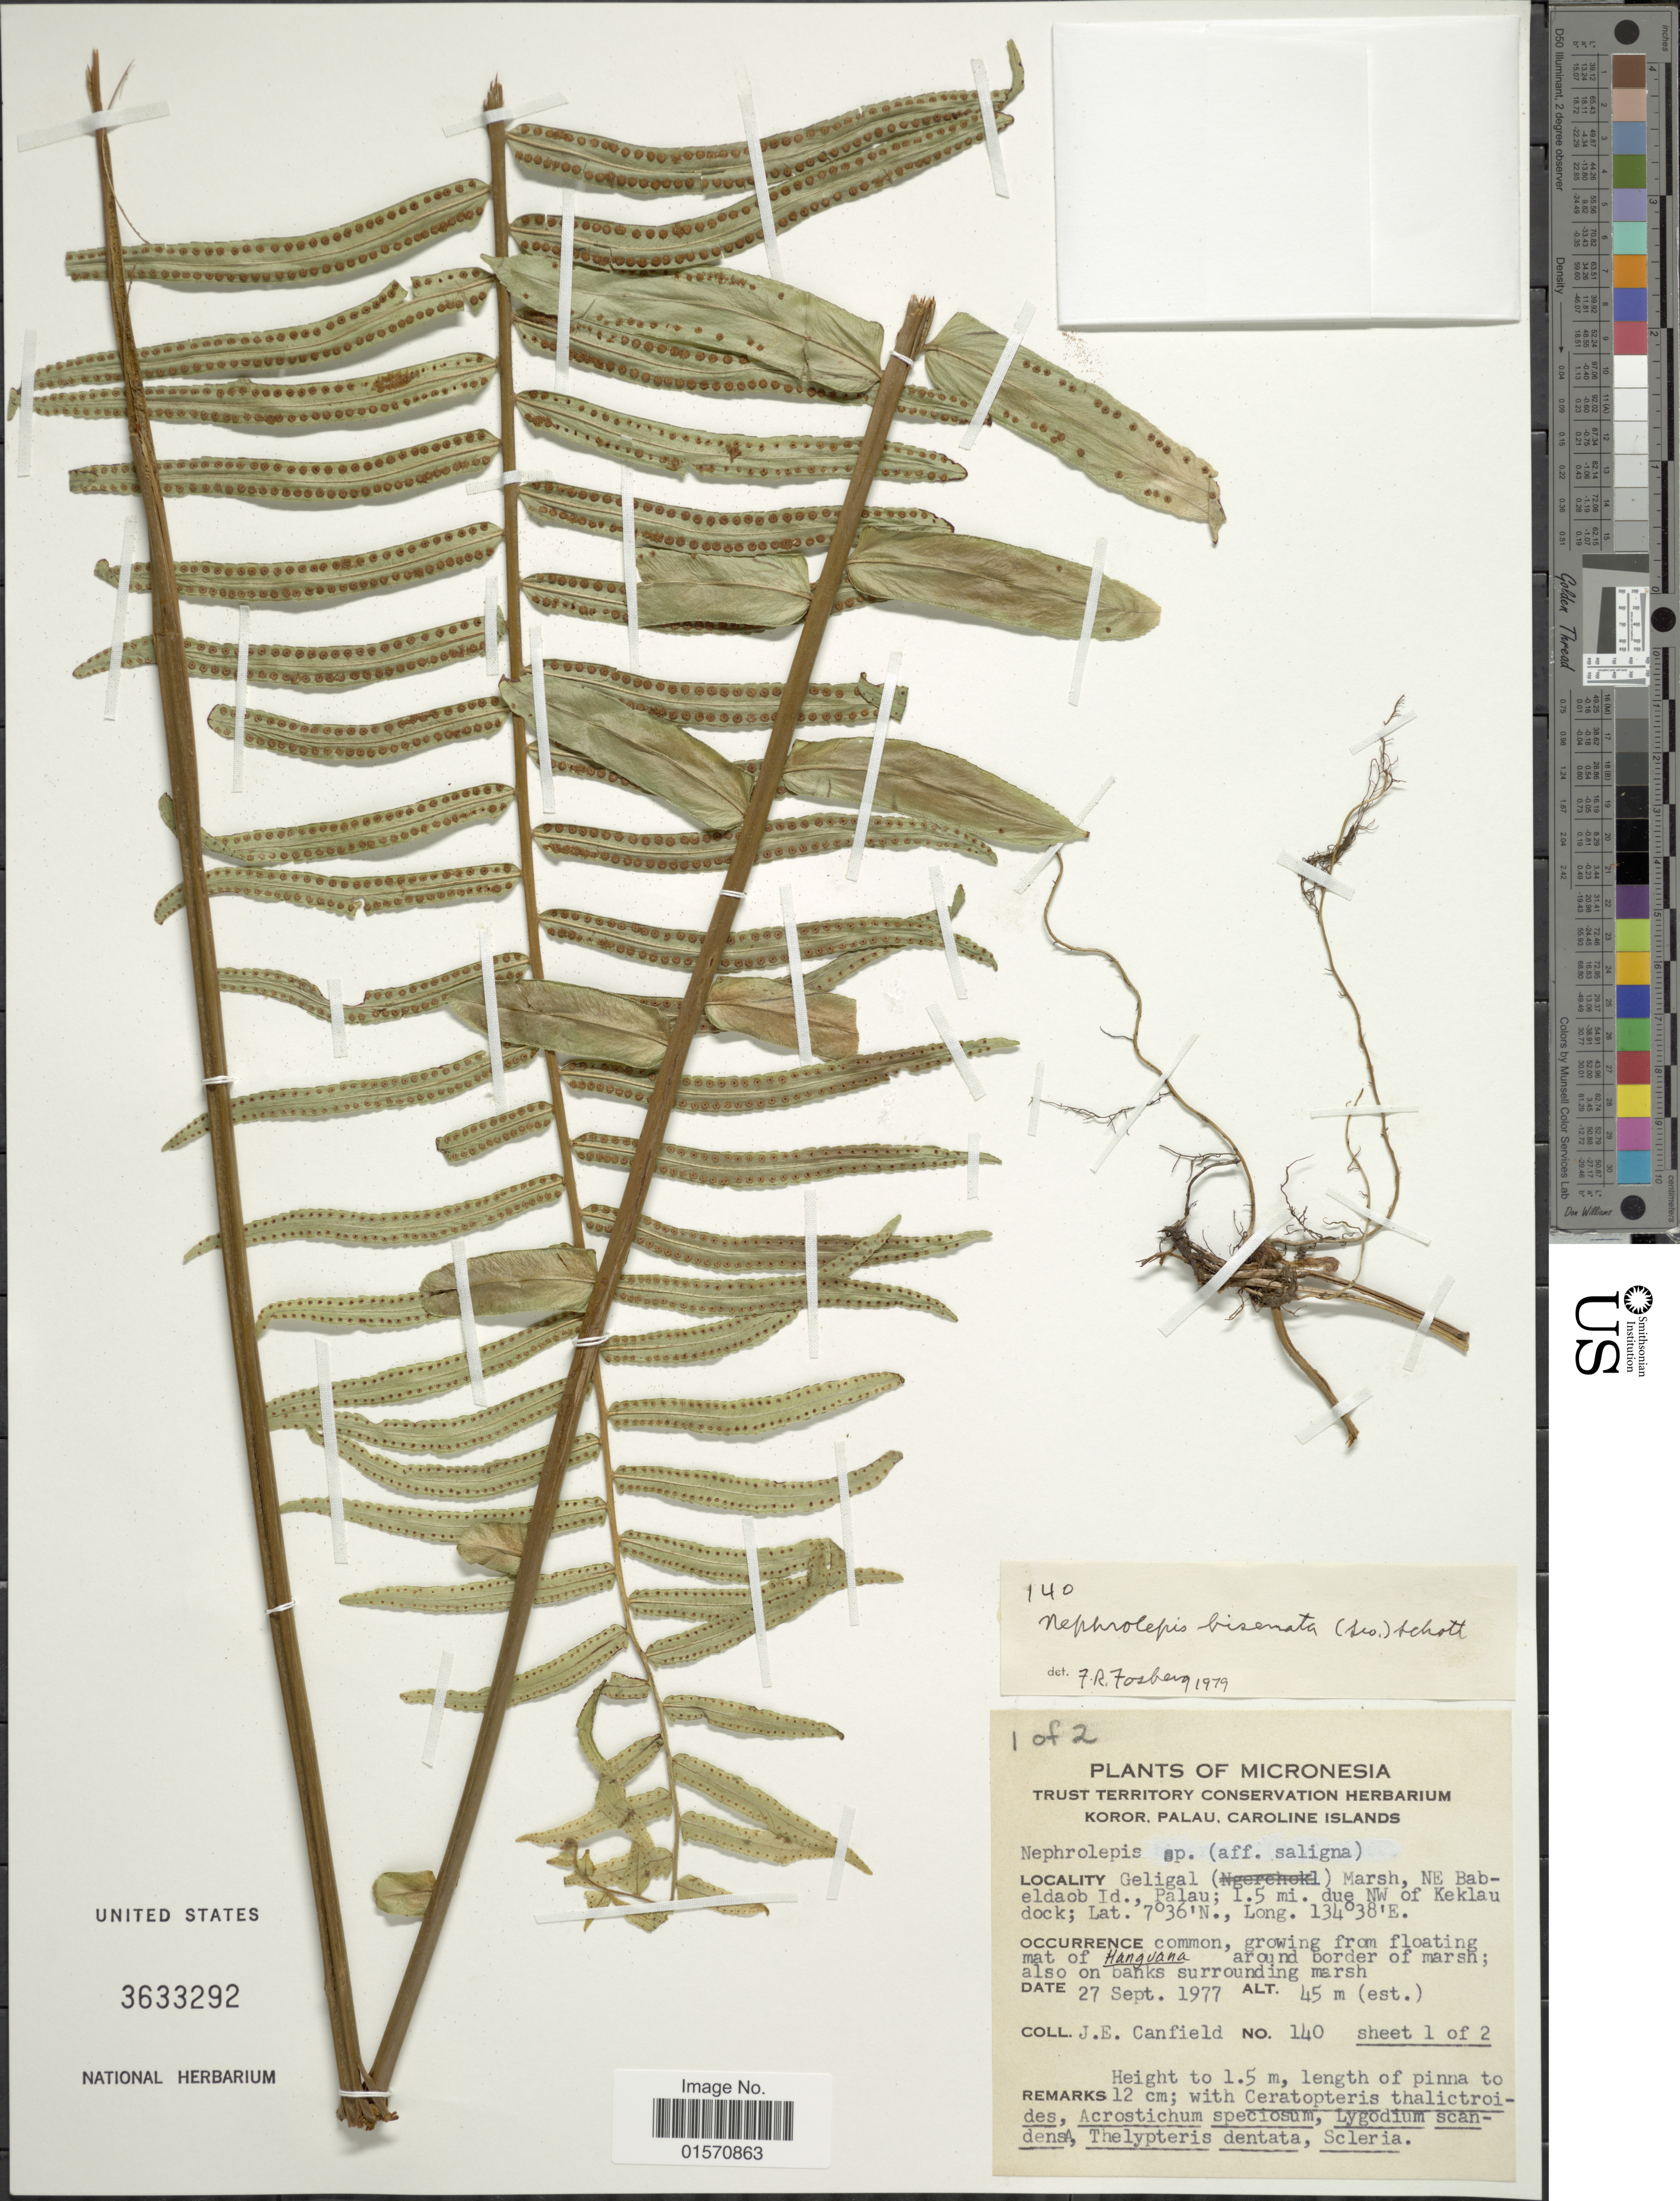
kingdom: Plantae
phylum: Tracheophyta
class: Polypodiopsida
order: Polypodiales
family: Nephrolepidaceae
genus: Nephrolepis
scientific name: Nephrolepis biserrata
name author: (Sw.) Schott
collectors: J. E. Canfield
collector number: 140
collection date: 1977-09-27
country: Palau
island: Babeldaob [Babelthuap]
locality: Geligal Marsh, NE Babeldaob Id., Palau; 1.5 mi. due NW of Keklau dock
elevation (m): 45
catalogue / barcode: US 3633292